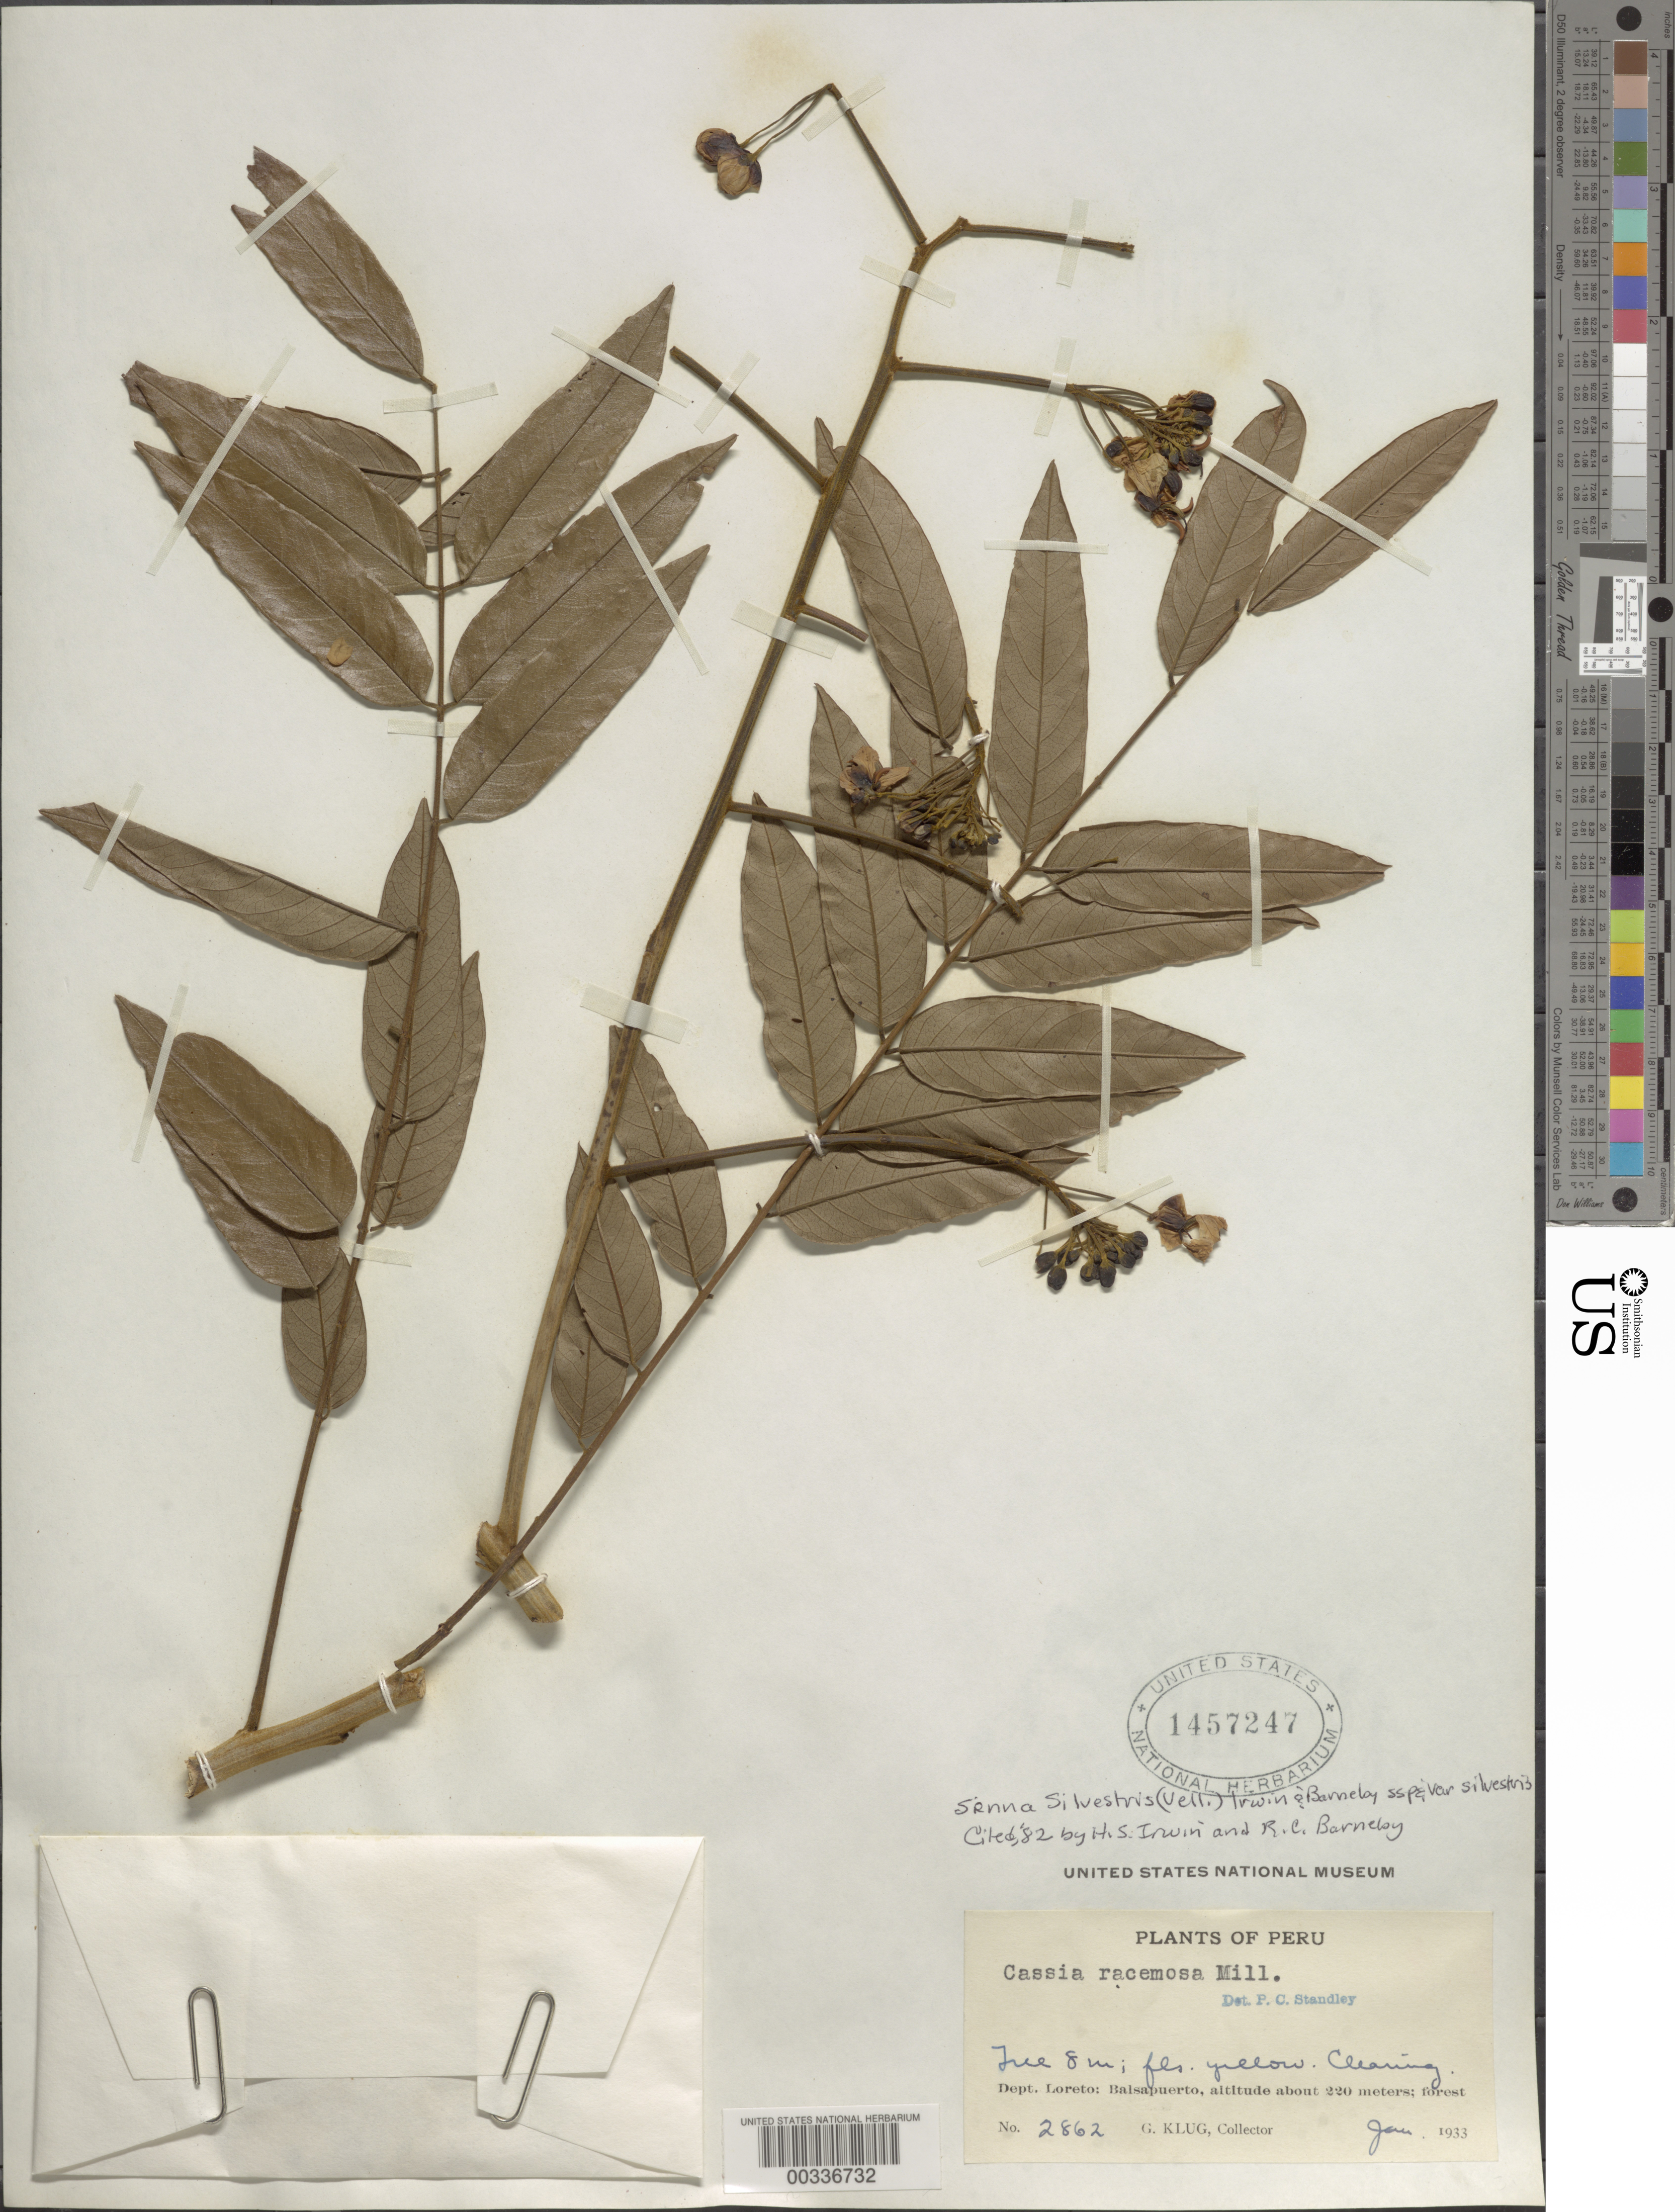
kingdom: Plantae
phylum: Tracheophyta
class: Magnoliopsida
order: Fabales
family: Fabaceae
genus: Senna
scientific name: Senna silvestris var. silvestris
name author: (Vell.) H.S. Irwin & Barneby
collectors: G. Klug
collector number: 2862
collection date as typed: Jan 1933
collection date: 1933-01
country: Peru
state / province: Loreto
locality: Balsapuerto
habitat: Forest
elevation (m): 220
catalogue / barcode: US 1457247